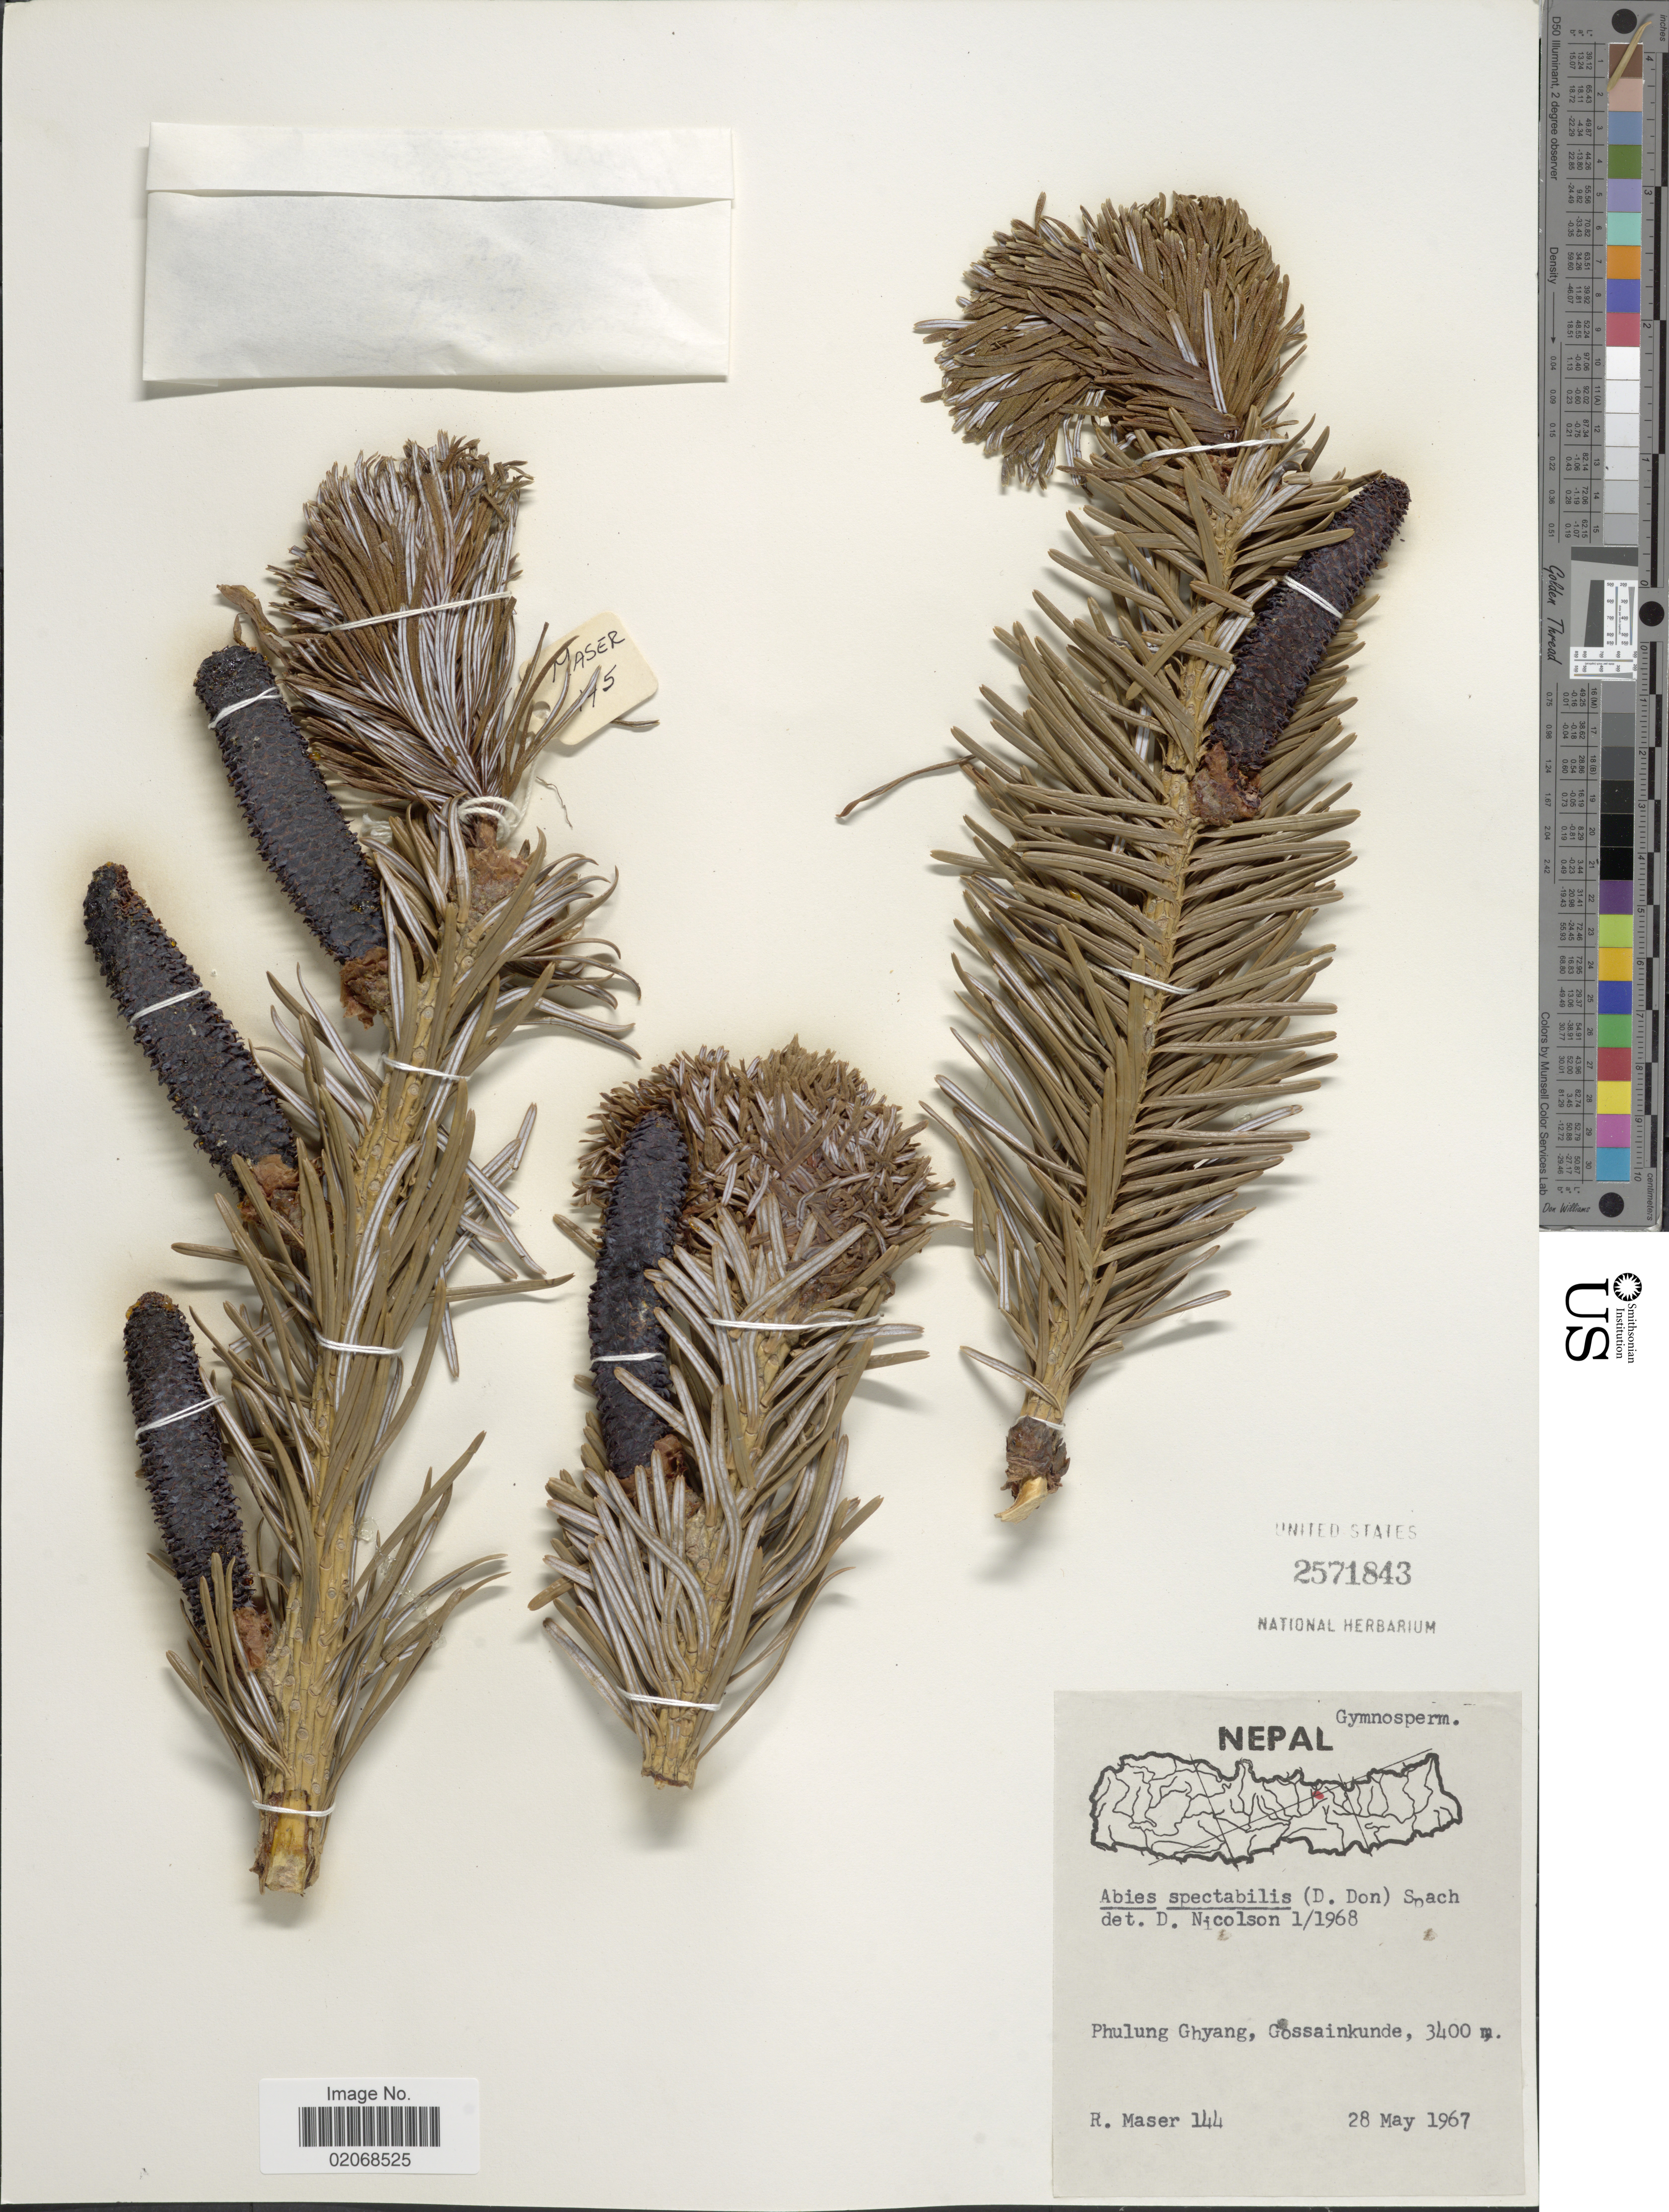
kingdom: Plantae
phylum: Tracheophyta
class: Pinopsida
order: Pinales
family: Pinaceae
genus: Abies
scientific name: Abies spectabilis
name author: (D. Don) Spach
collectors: R. Maser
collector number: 144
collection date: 1967-05-28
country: Nepal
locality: Phulung Ghyang, Gossainkunde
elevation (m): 3400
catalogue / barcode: US 2571843